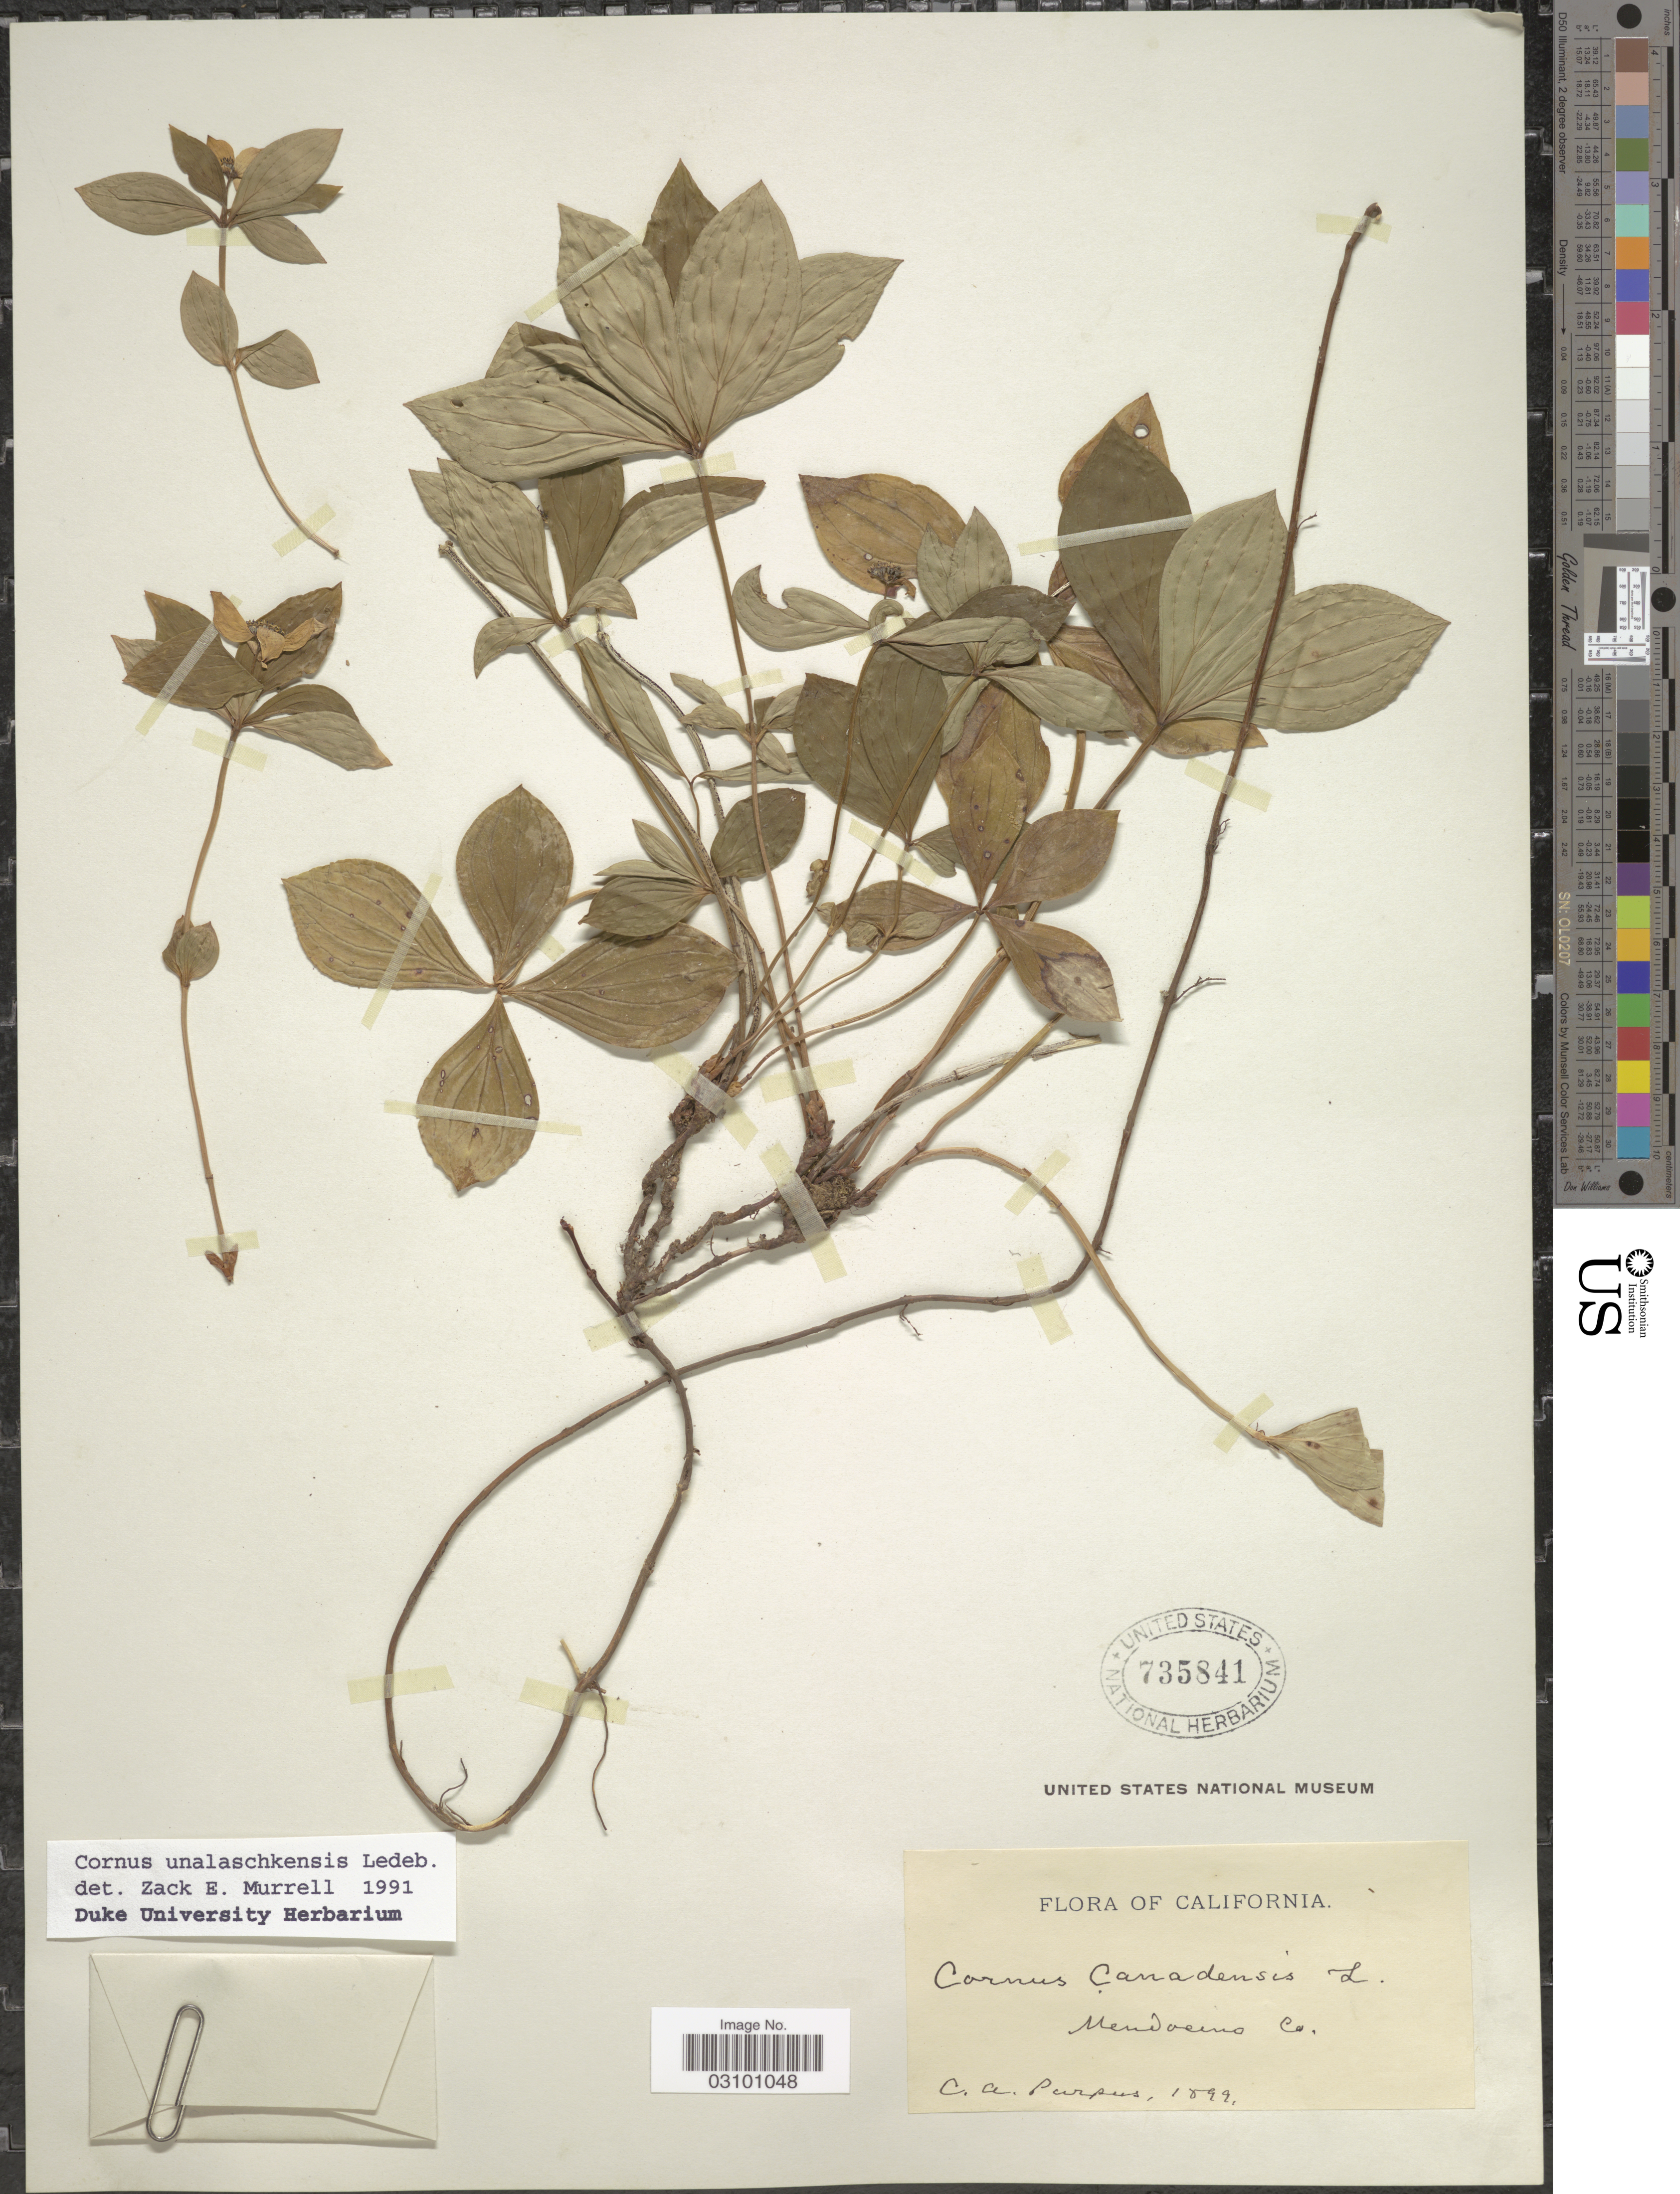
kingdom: Plantae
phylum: Tracheophyta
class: Magnoliopsida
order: Cornales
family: Cornaceae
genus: Cornus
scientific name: Cornus unalaschkensis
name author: Ledeb.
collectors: C. A. Purpus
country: United States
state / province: California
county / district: Mendocino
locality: Mendocino Co.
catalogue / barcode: US 735841